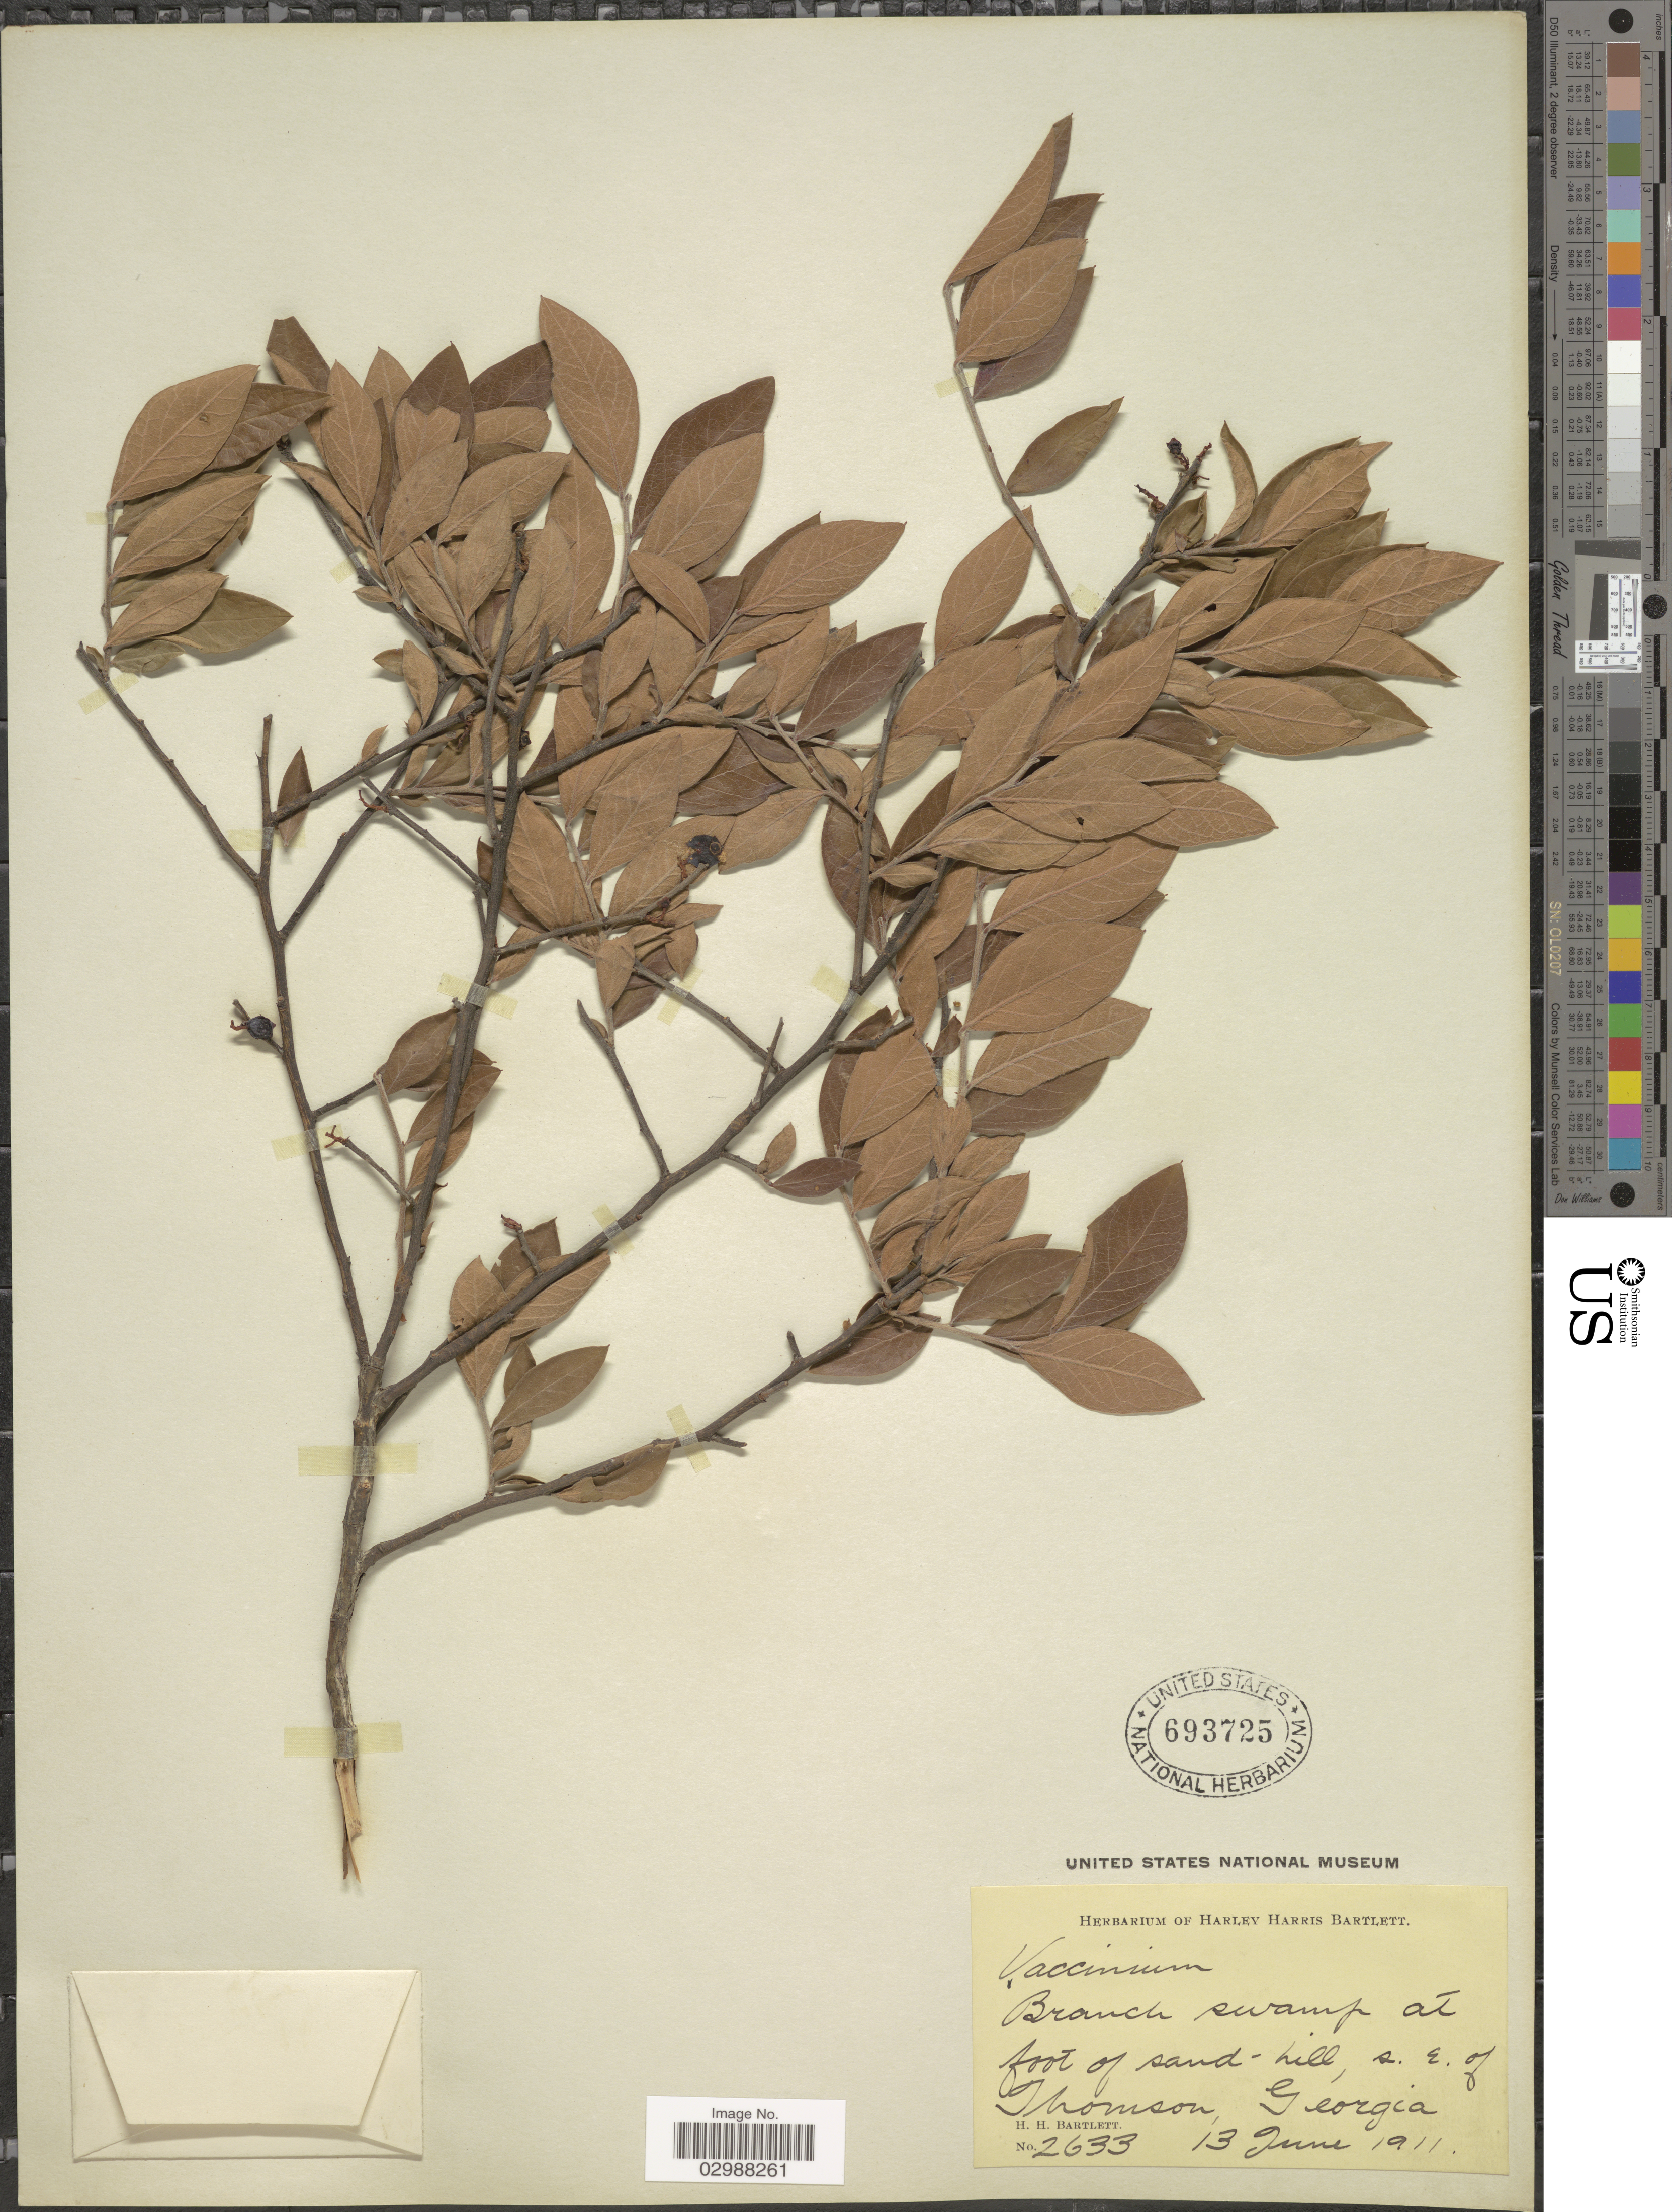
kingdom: Plantae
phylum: Tracheophyta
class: Magnoliopsida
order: Ericales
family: Ericaceae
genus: Vaccinium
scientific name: Vaccinium fuscatum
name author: Aiton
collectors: H. H. Bartlett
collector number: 2633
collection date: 1911-06-13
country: United States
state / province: Georgia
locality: Branch swamp at foot of sand-hill, s.e. of Thomson.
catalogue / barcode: US 693725